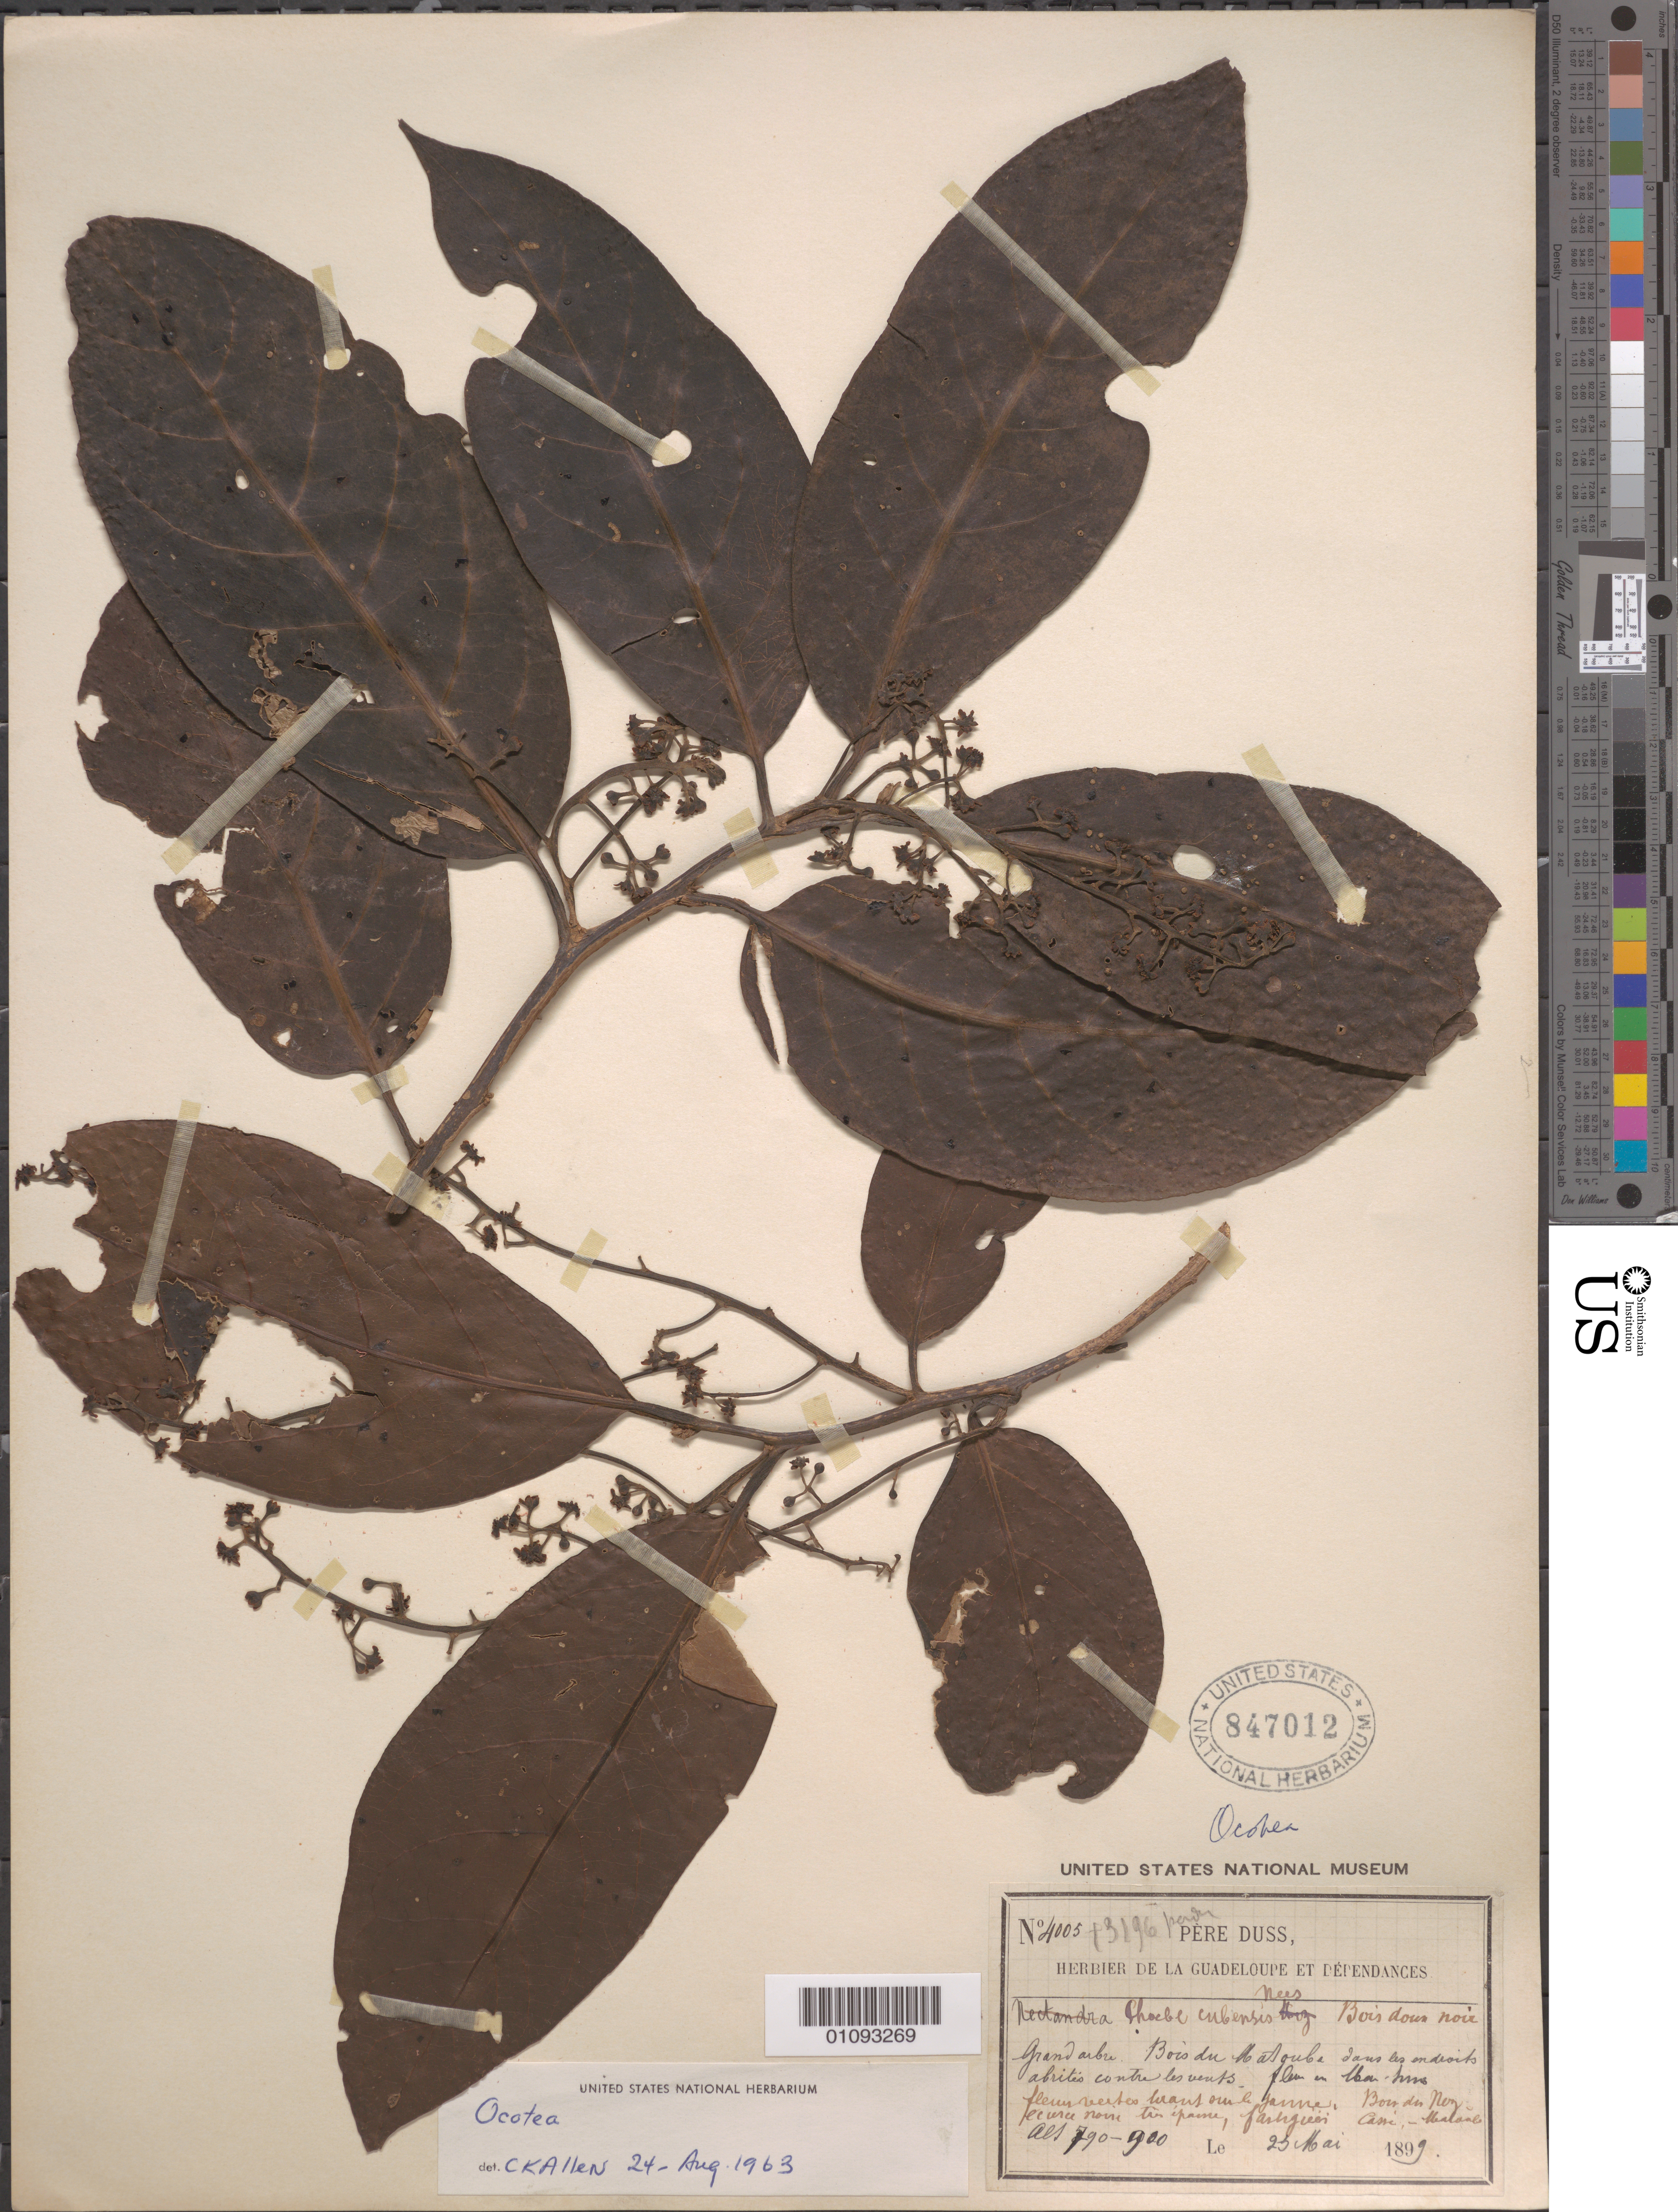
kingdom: Plantae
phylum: Tracheophyta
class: Magnoliopsida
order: Laurales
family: Lauraceae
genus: Ocotea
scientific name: Ocotea sp.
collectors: Père Duss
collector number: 4005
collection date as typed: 25 May 1899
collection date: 1899-05-25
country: Guadeloupe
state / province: St. Claude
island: Basse Terre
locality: Bains Jaunes.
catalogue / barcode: US 847012